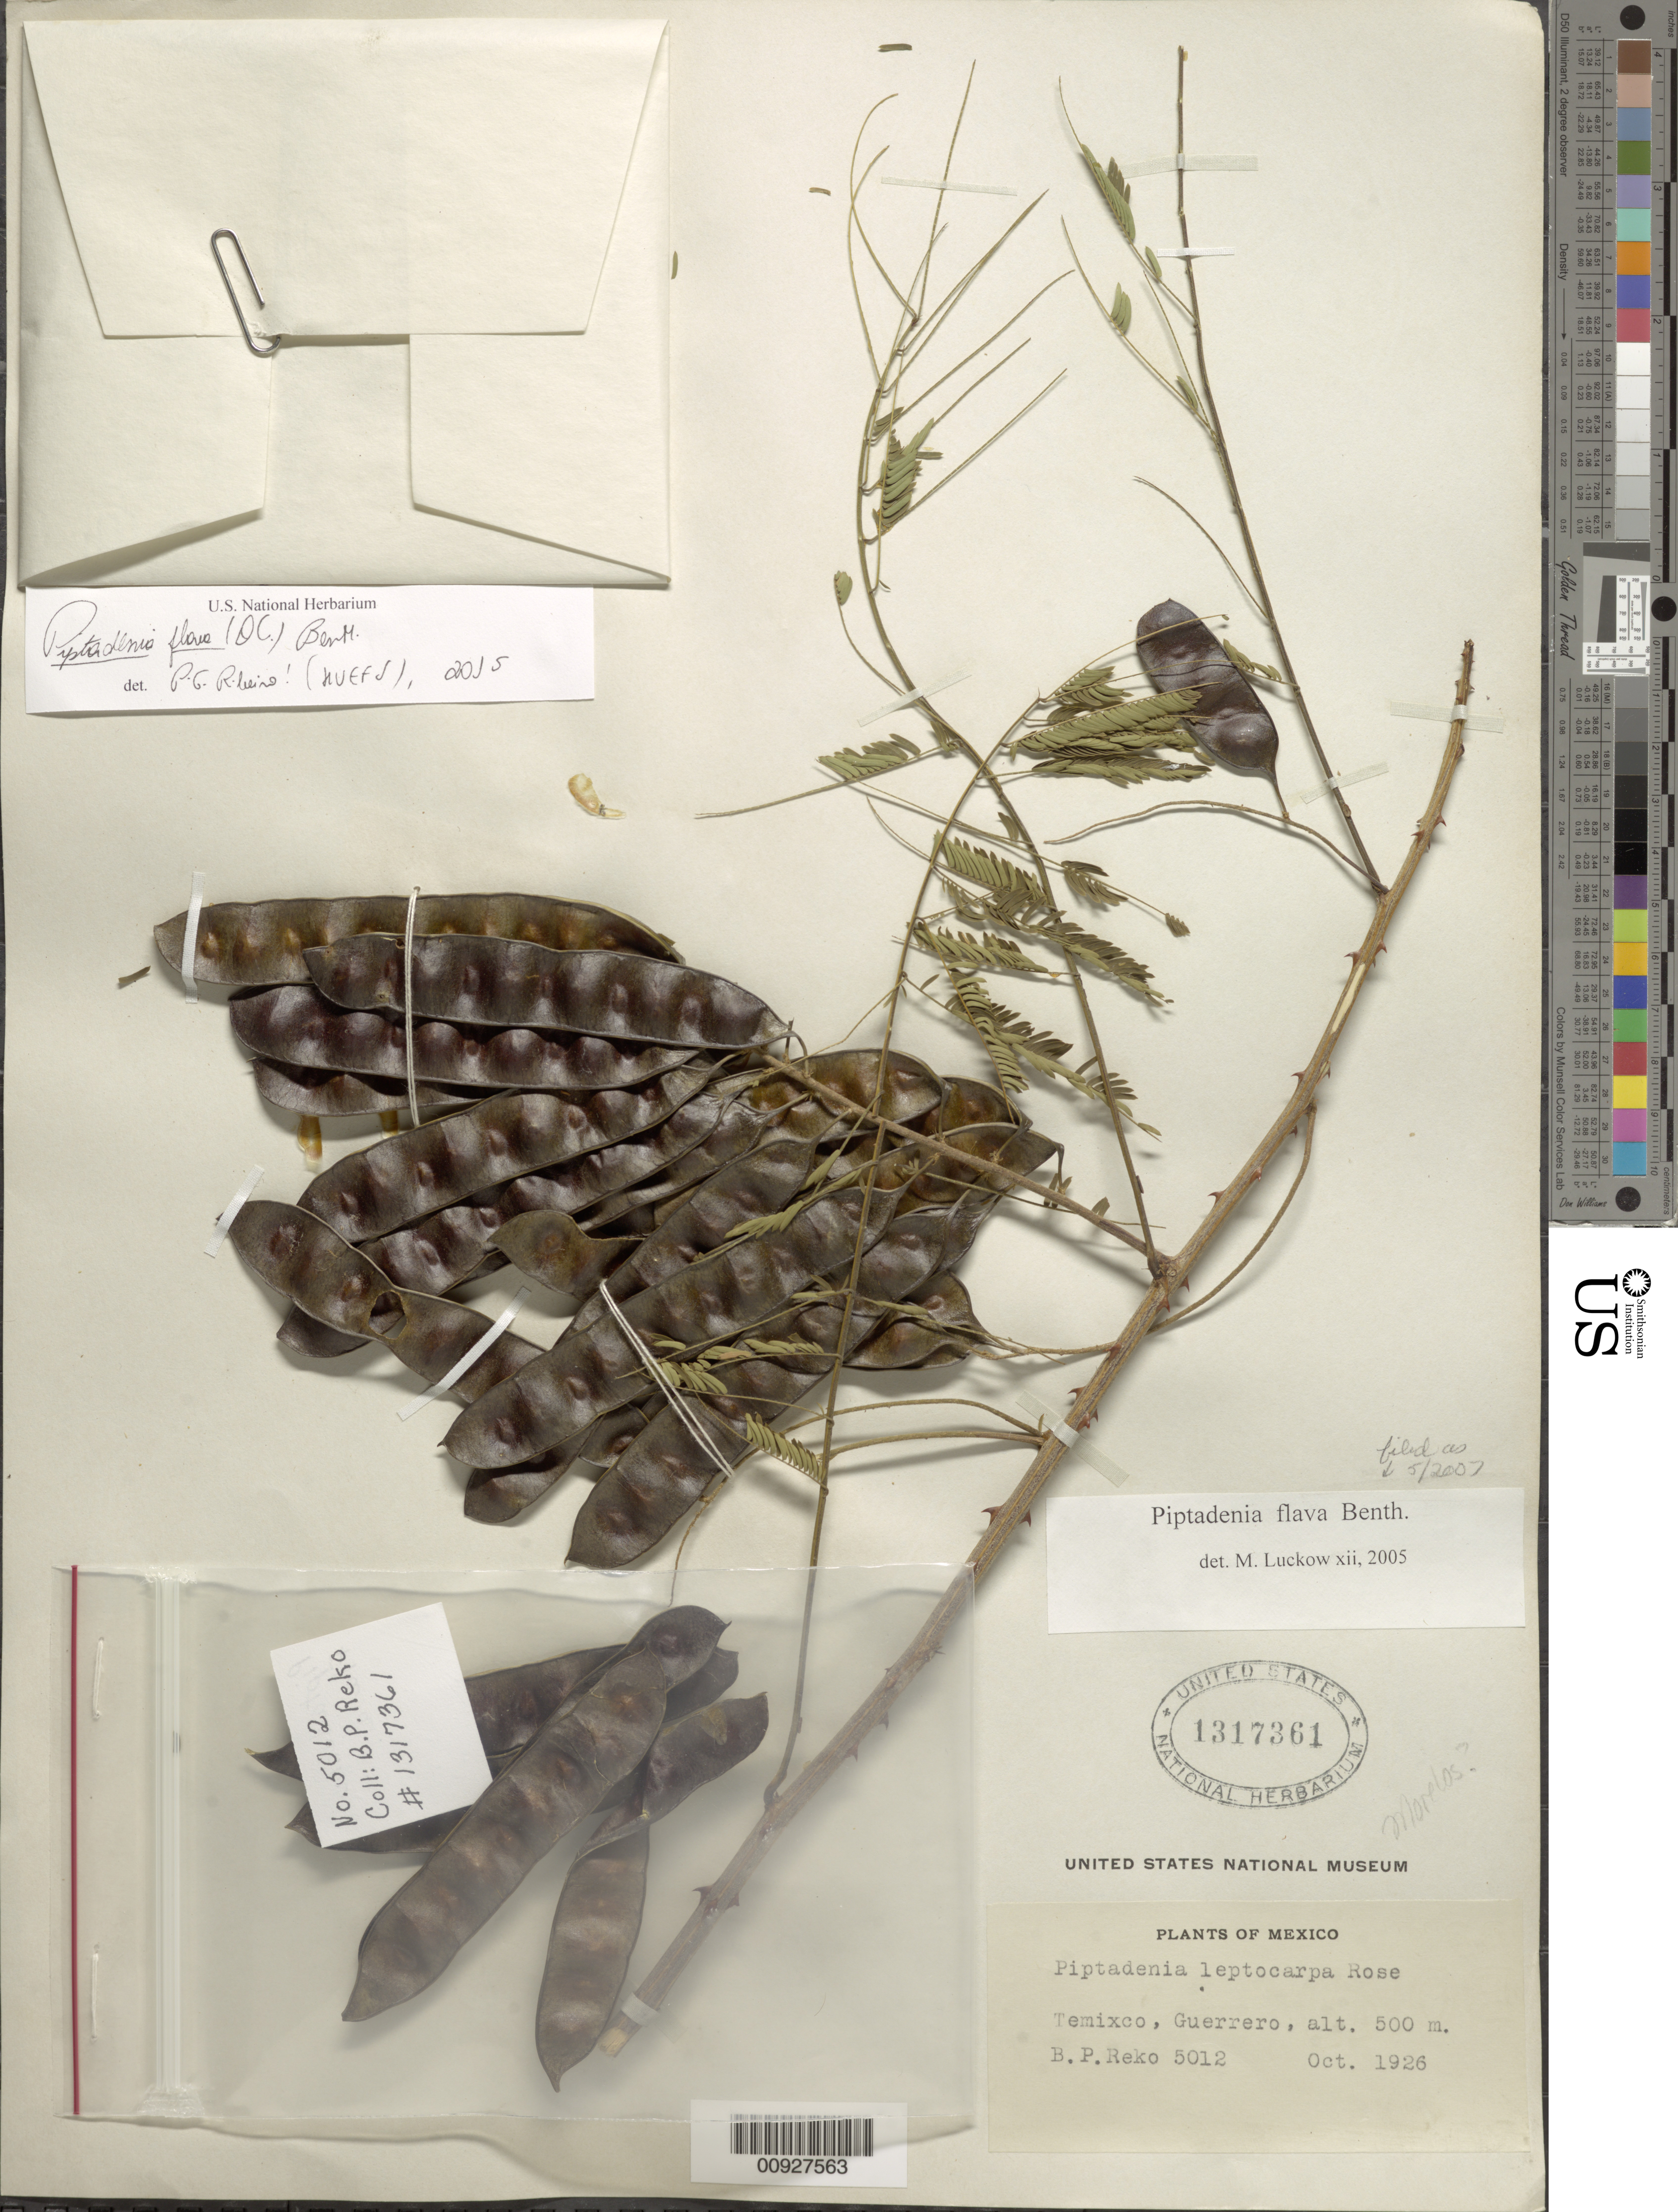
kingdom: Plantae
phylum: Tracheophyta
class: Magnoliopsida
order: Fabales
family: Fabaceae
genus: Piptadenia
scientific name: Piptadenia flava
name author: (DC.) Benth.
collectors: B. P. Reko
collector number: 5012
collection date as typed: Oct 1926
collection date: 1926-10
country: Mexico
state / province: Guerrero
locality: Temixco, Guerrero.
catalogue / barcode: US 1317361